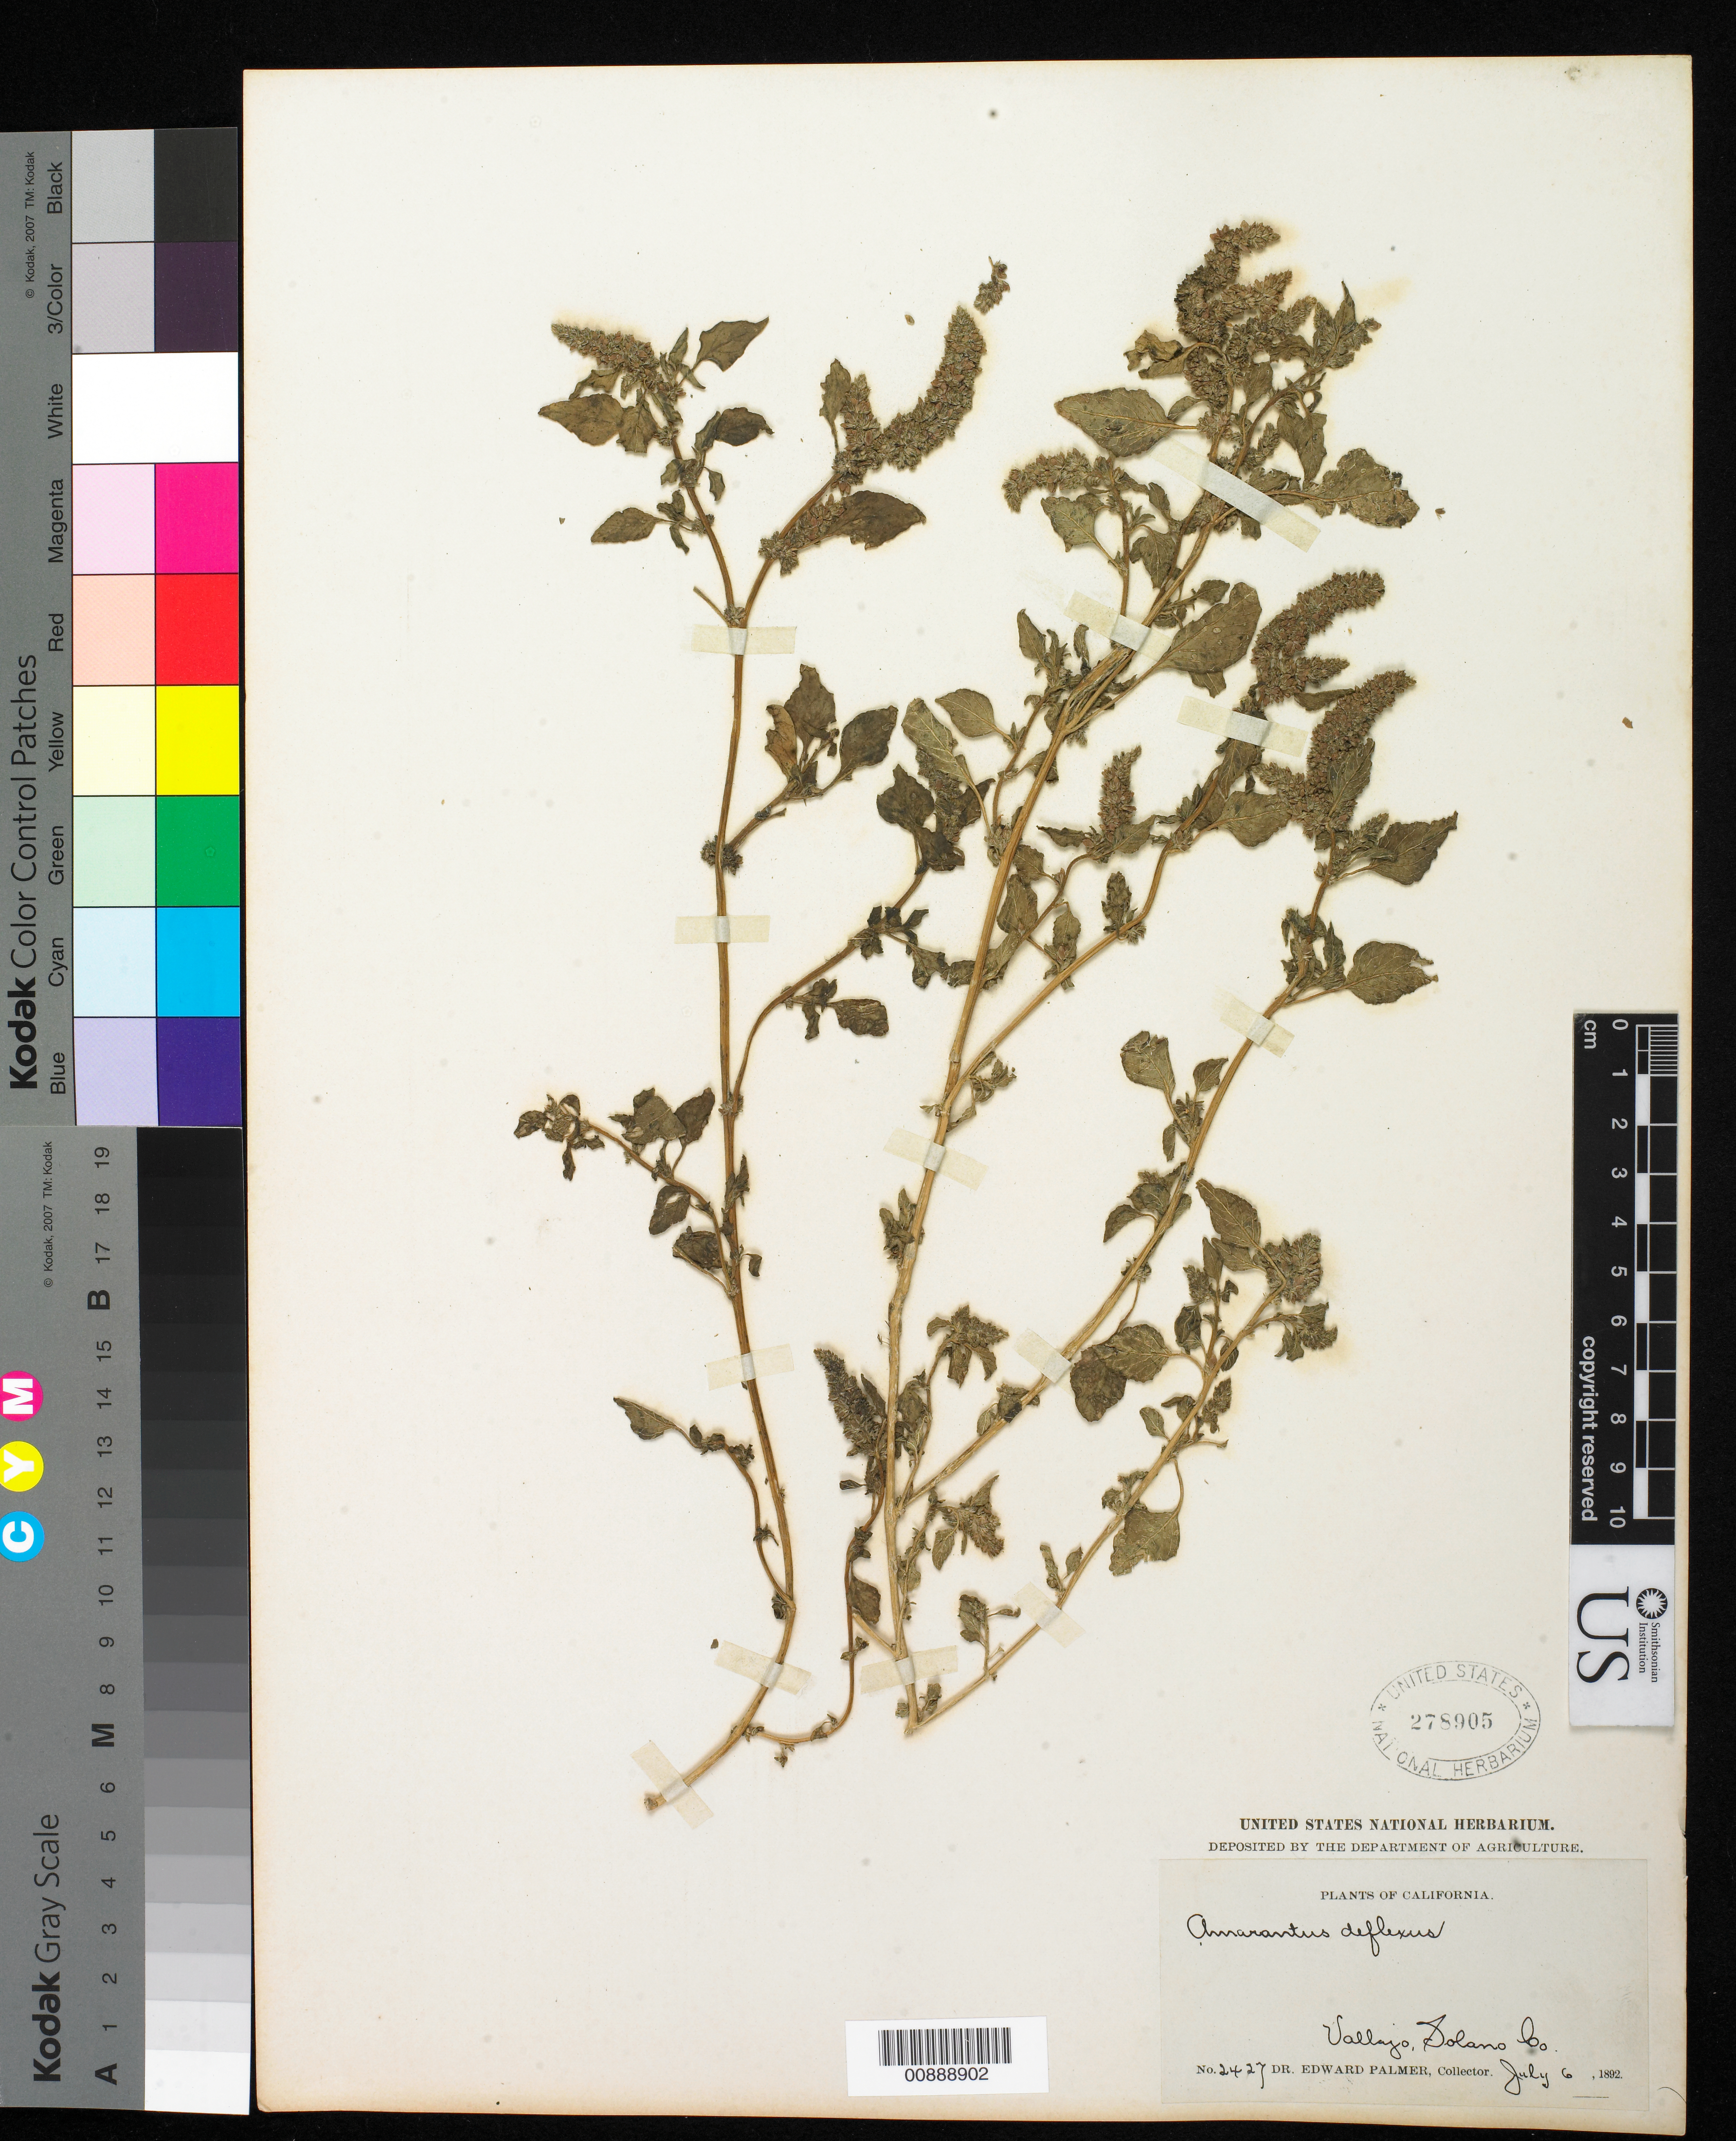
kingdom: Plantae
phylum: Tracheophyta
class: Magnoliopsida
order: Caryophyllales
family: Amaranthaceae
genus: Amaranthus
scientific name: Amaranthus deflexus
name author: L.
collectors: E. Palmer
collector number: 2427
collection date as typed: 06 Jul 1892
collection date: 1892-07-06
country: United States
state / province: California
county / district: Solano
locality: Vallejo, Solano County, California.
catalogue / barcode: US 278905